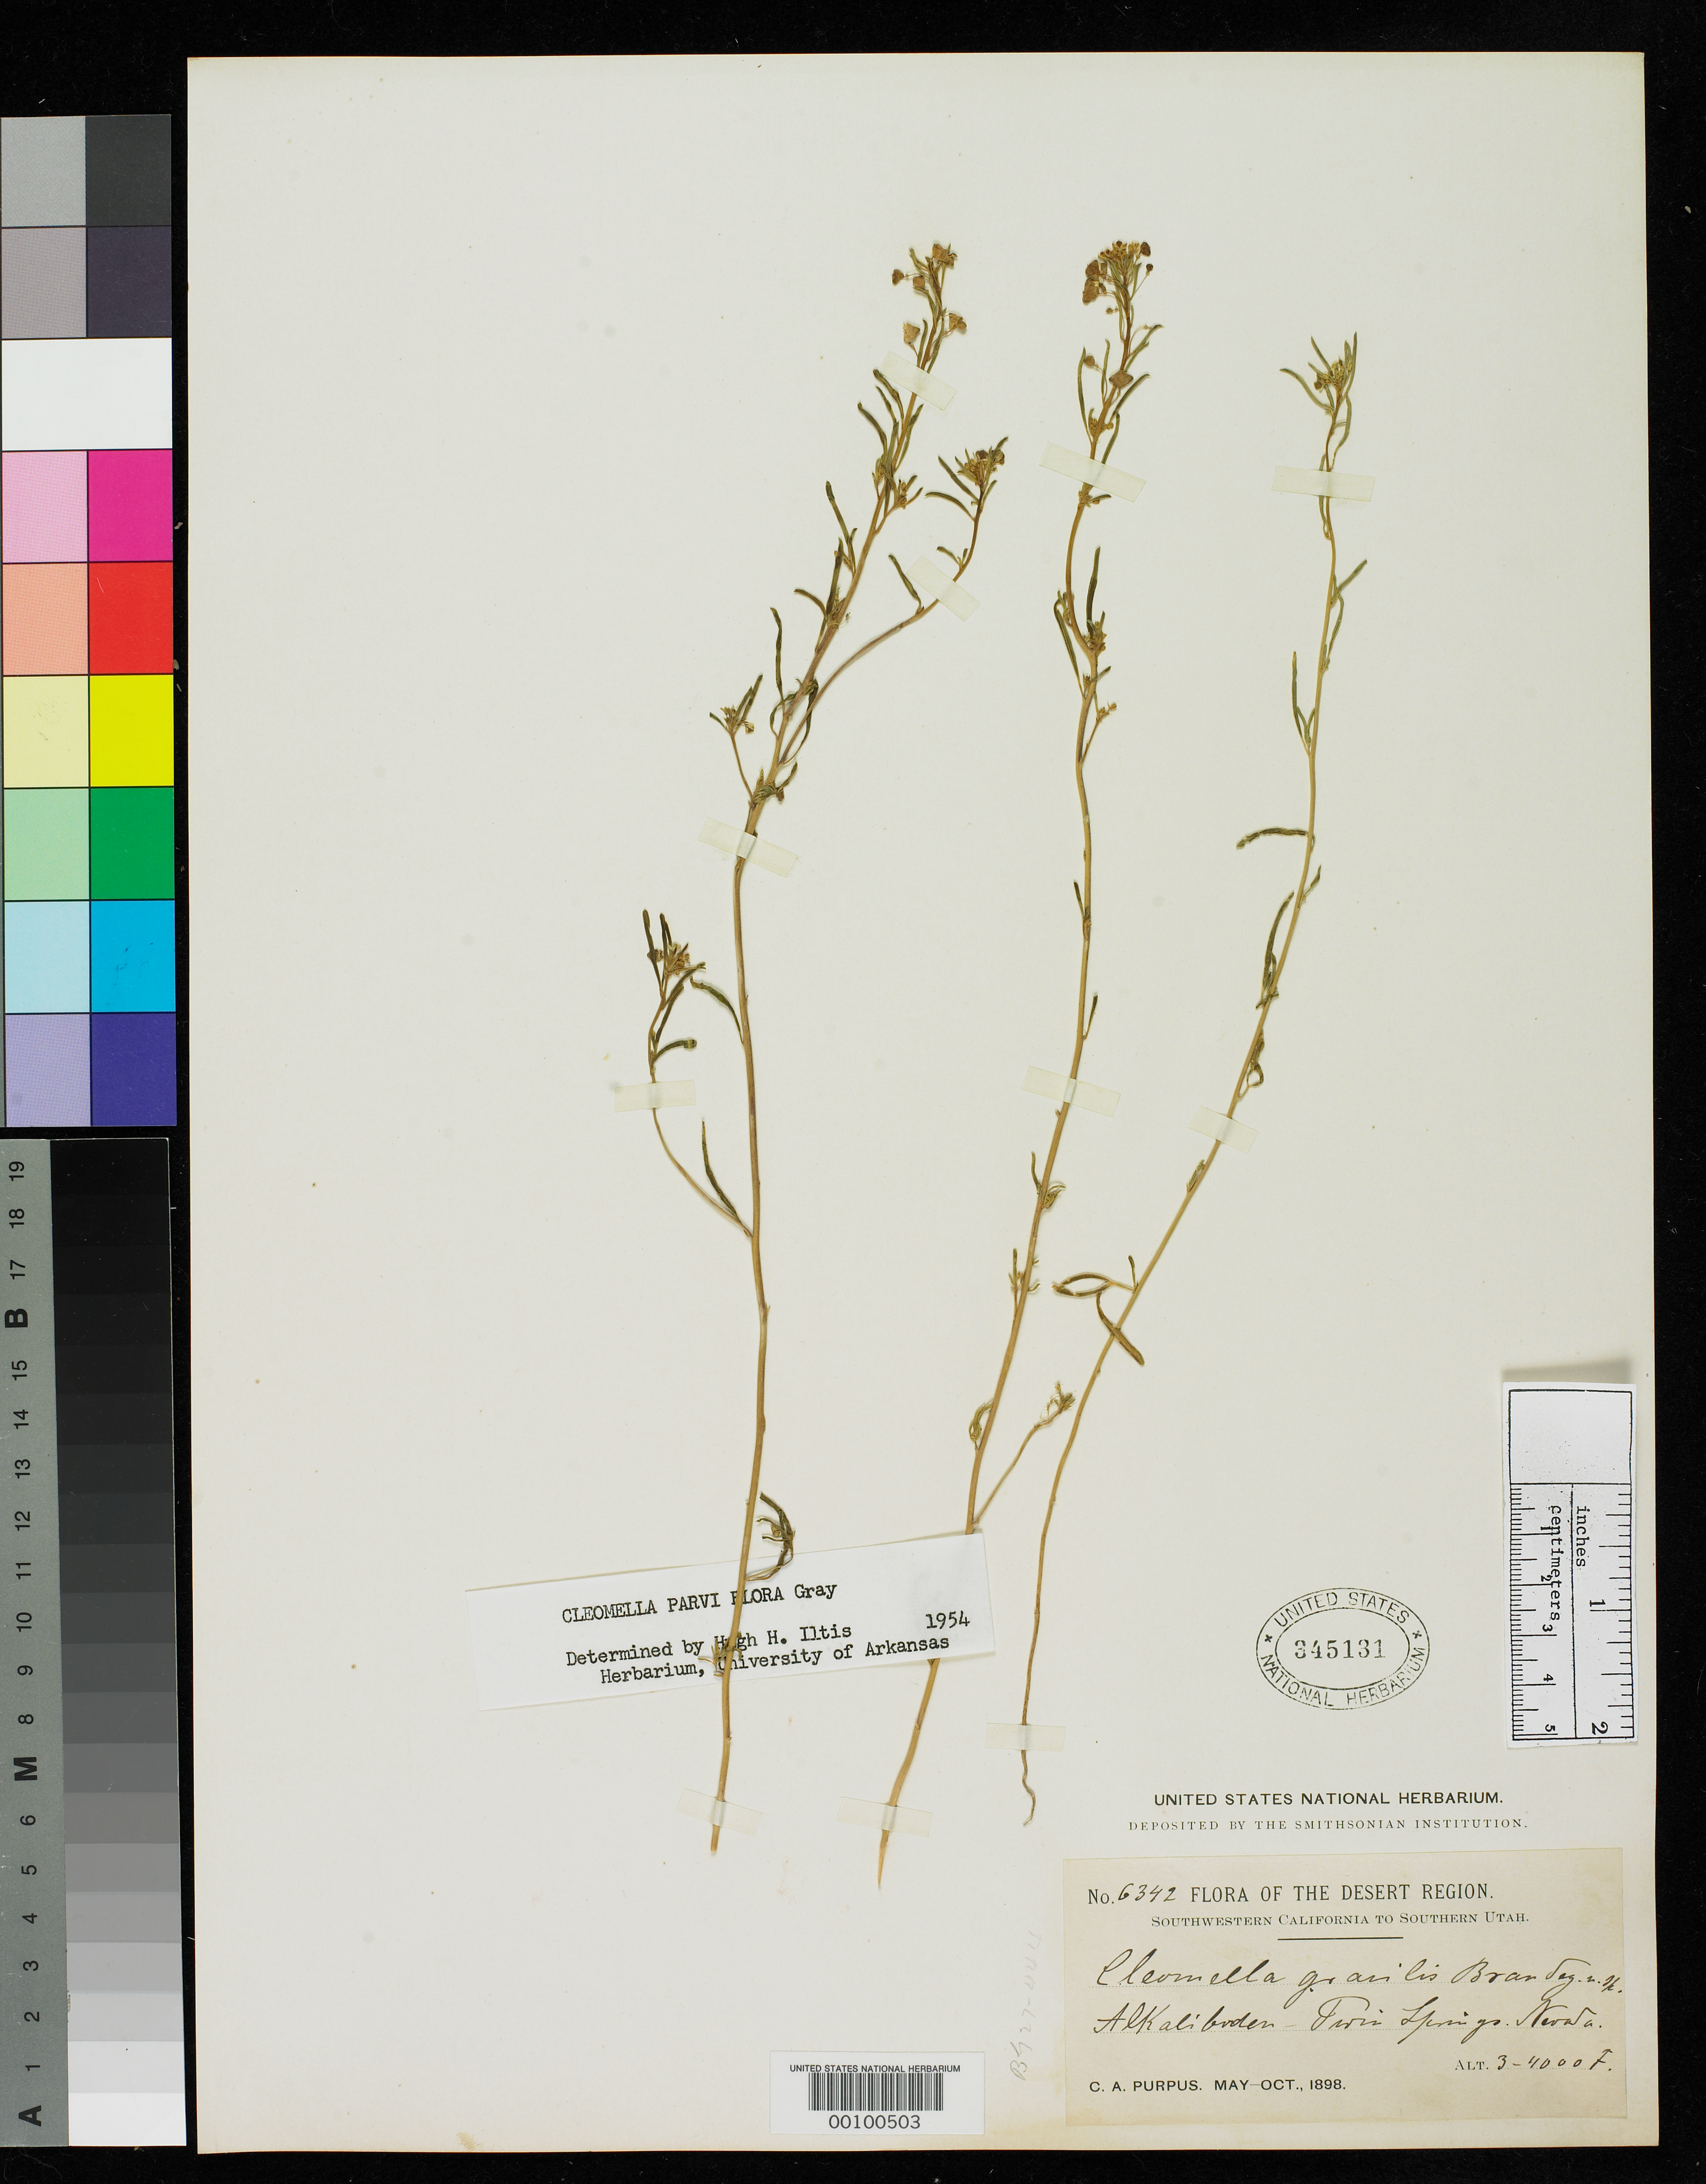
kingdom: Plantae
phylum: Tracheophyta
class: Magnoliopsida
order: Brassicales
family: Cleomaceae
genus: Cleomella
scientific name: Cleomella gracilis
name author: Brandegee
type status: Isotype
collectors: C. A. Purpus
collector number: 6342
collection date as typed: May 1898 to -- Oct 1898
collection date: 1898-05/1898-10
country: United States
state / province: Nevada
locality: Twin Springs.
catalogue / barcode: US 345131